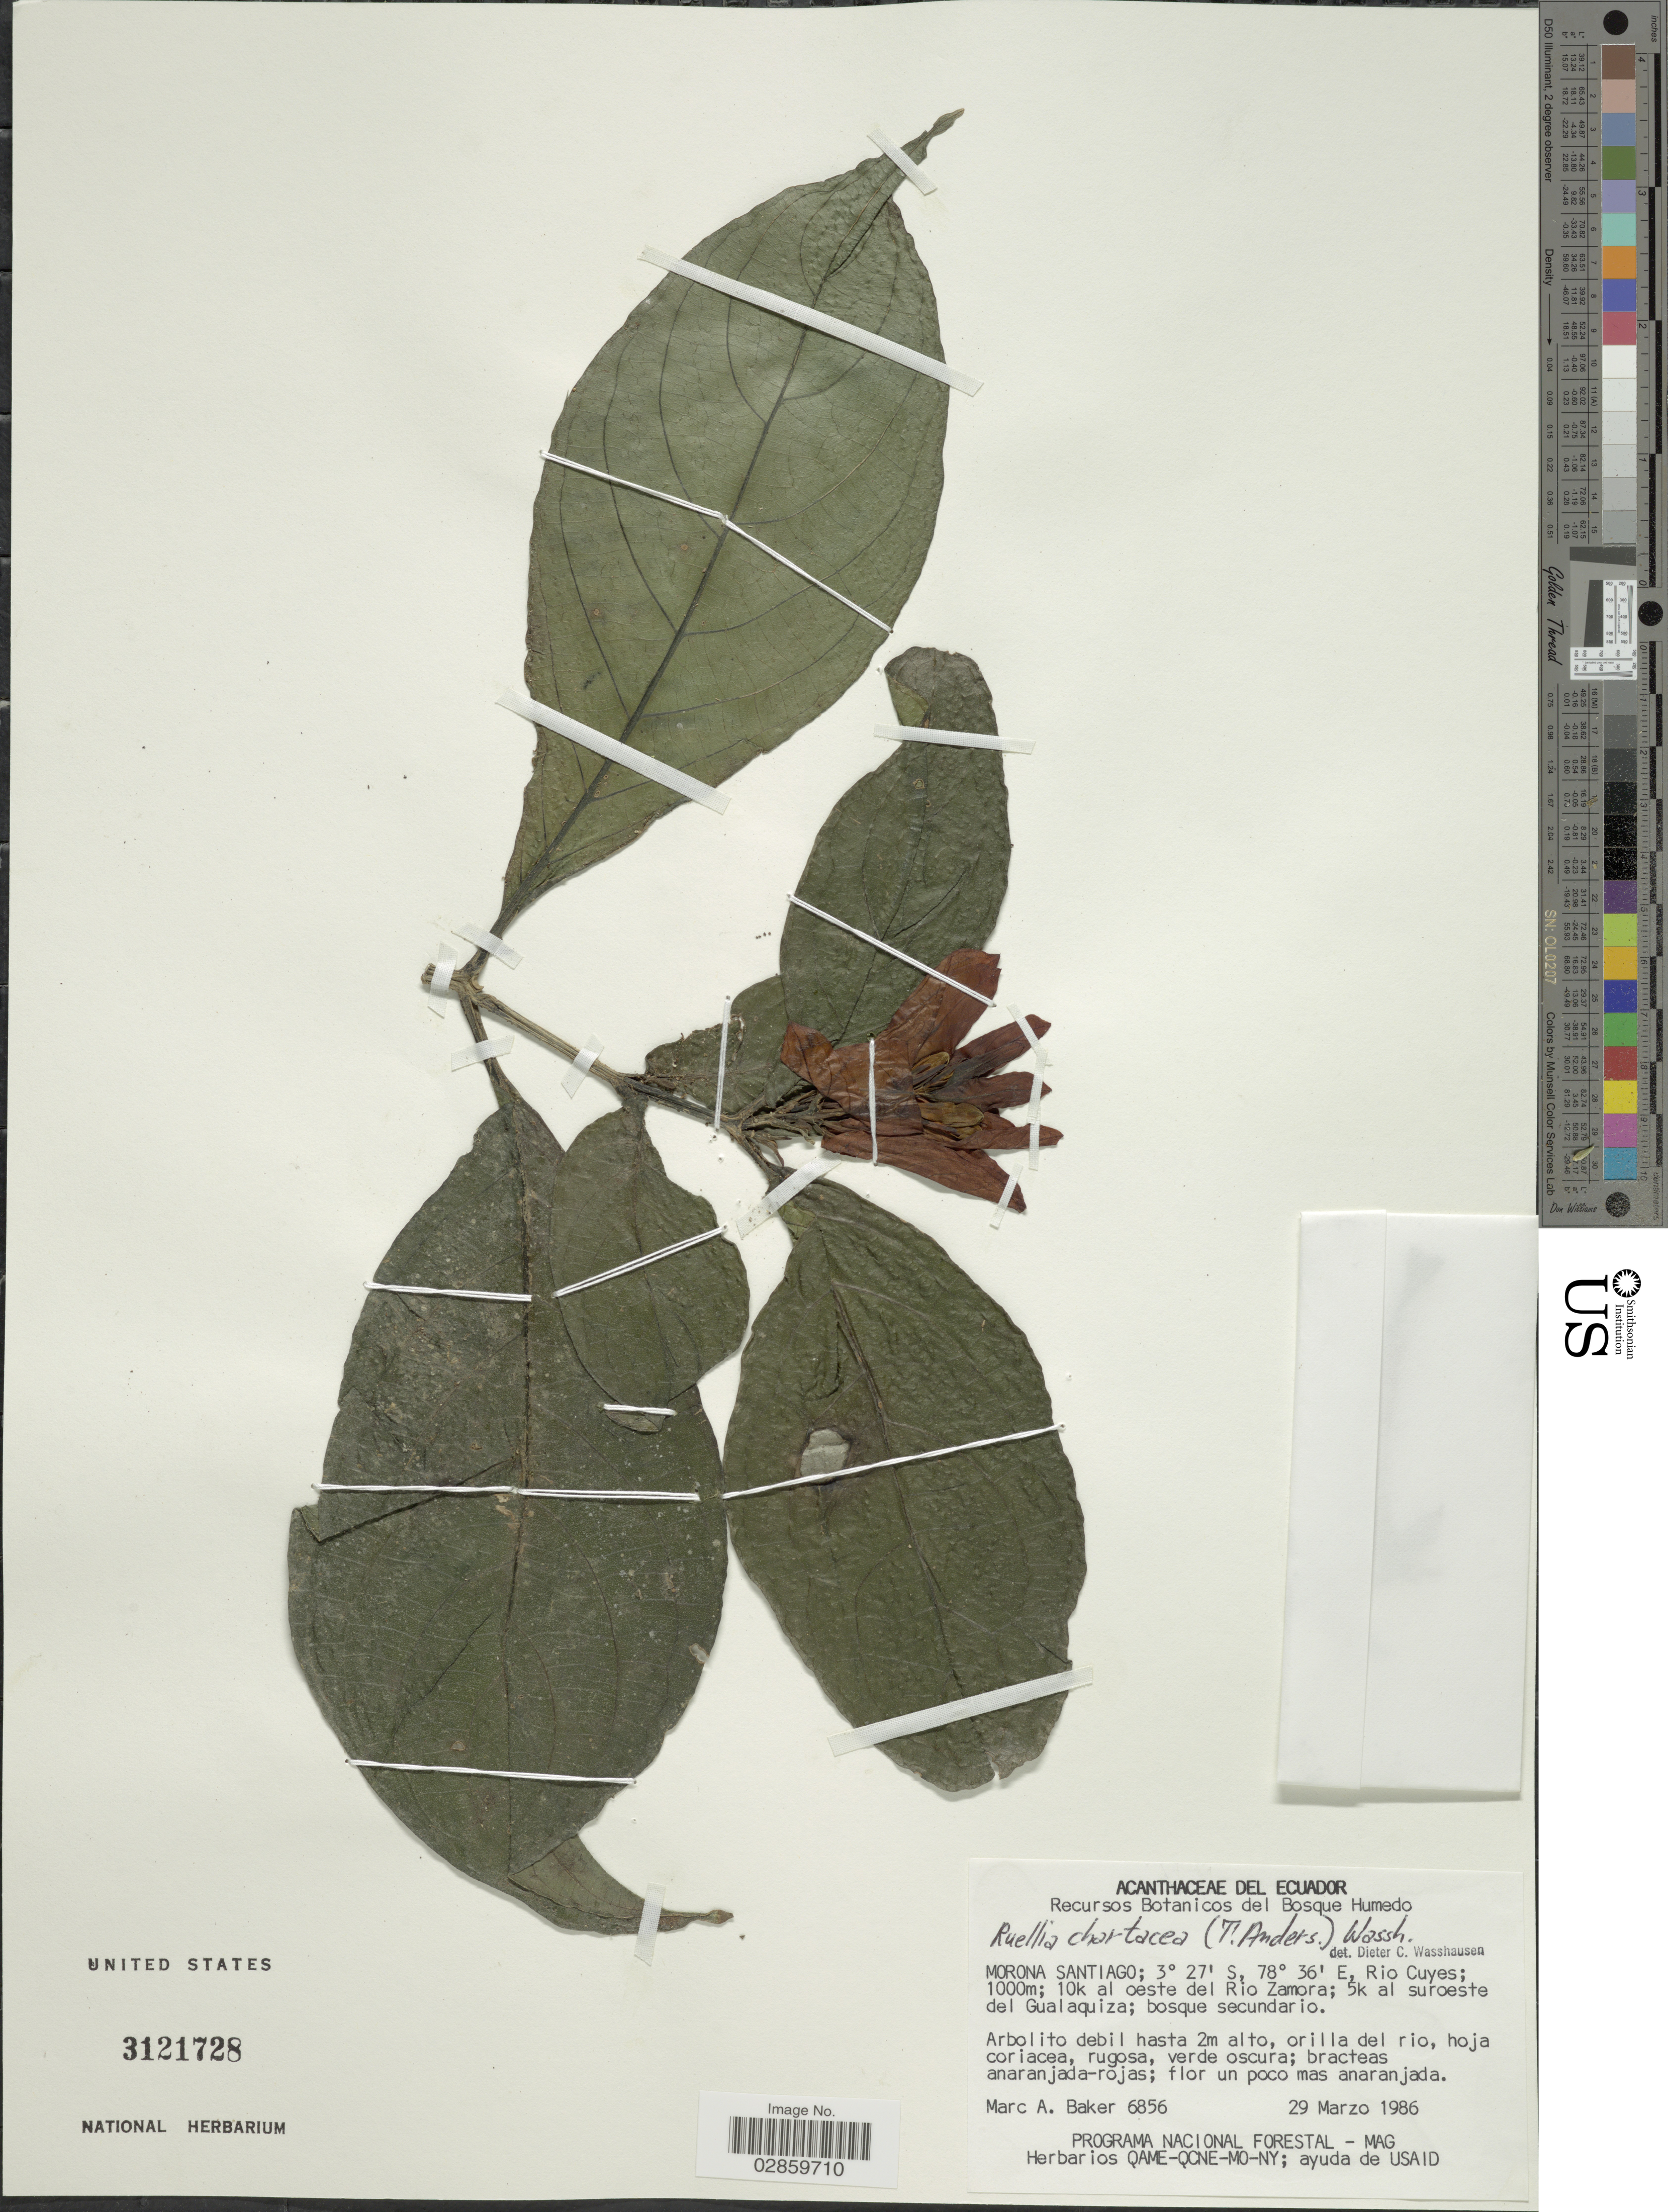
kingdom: Plantae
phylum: Tracheophyta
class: Magnoliopsida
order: Lamiales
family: Acanthaceae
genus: Ruellia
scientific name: Ruellia chartacea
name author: (T. Anderson) Wassh.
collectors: M. A. Baker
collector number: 6856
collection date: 1986-03-29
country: Ecuador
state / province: Morona-Santiago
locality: Rio Cuyes; 10k al oeste del Rio Zamora; 5k al suroeste del Gualaquiza.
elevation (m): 1000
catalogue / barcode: US 3121728